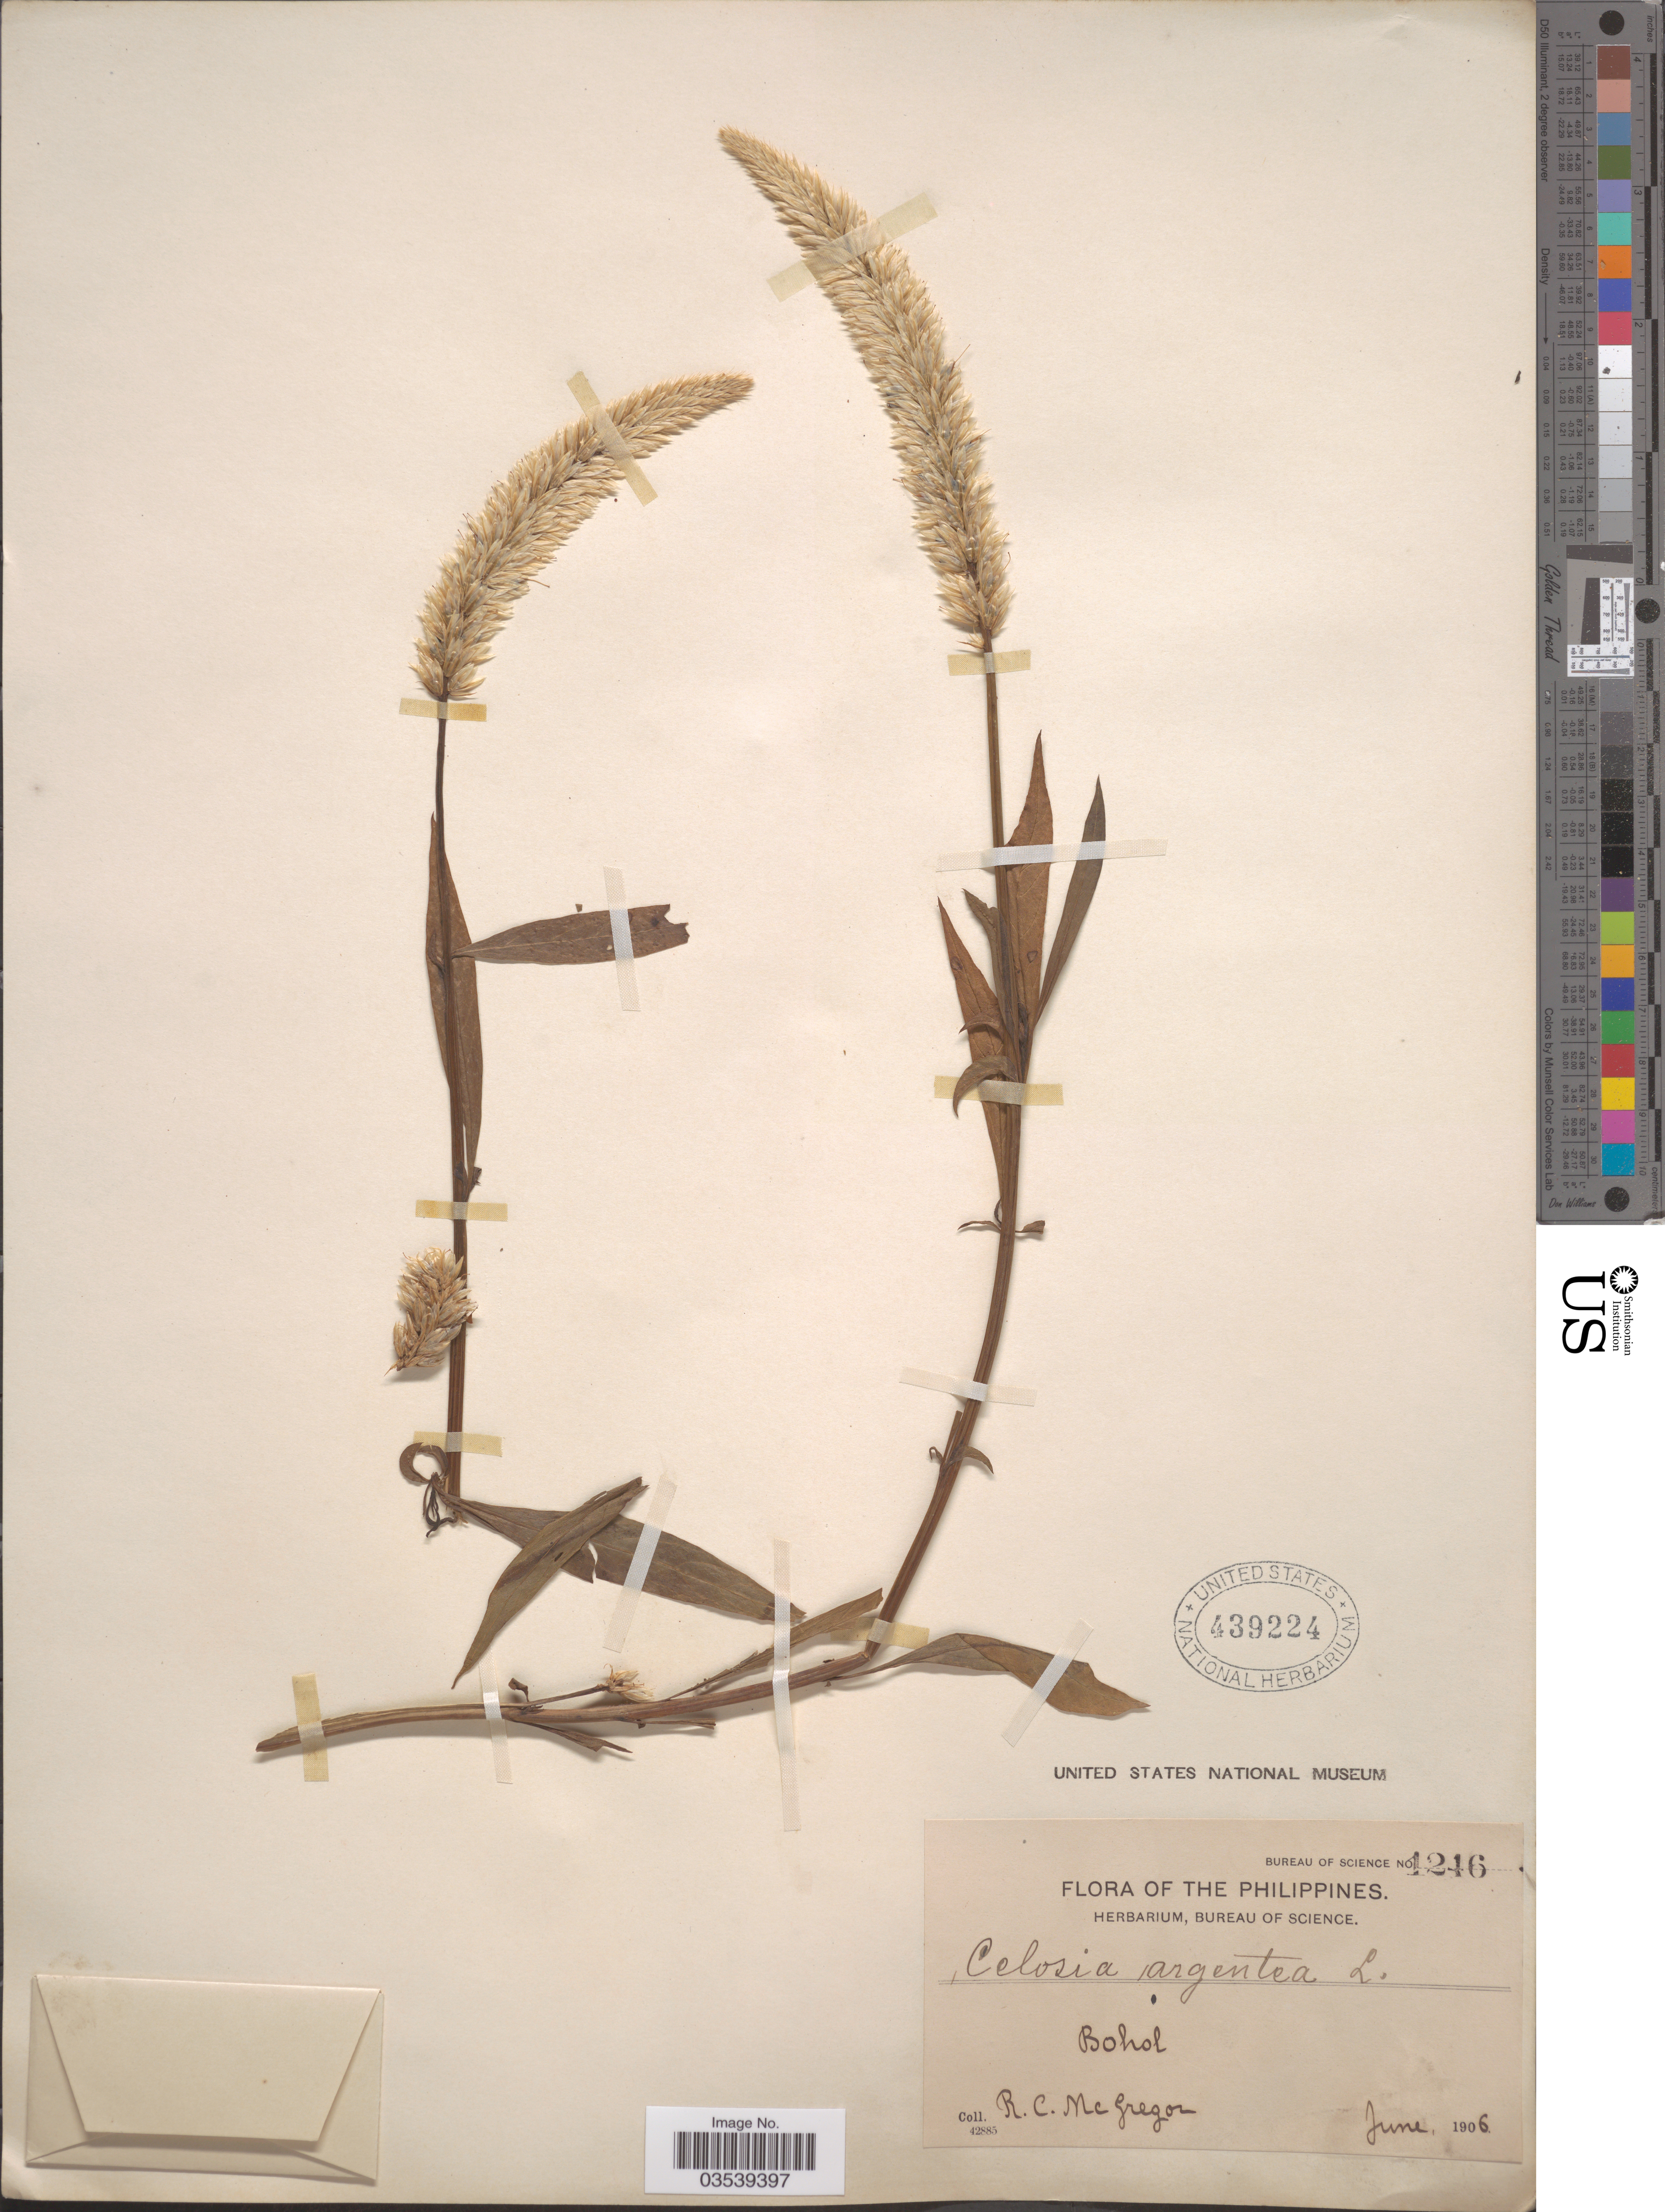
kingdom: Plantae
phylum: Tracheophyta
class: Magnoliopsida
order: Caryophyllales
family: Amaranthaceae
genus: Celosia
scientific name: Celosia argentea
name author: L.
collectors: R. C. McGregor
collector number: Bureau of Science 1246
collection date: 1906-06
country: Philippines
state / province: Central Visayas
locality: Bohol.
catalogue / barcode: US 439224